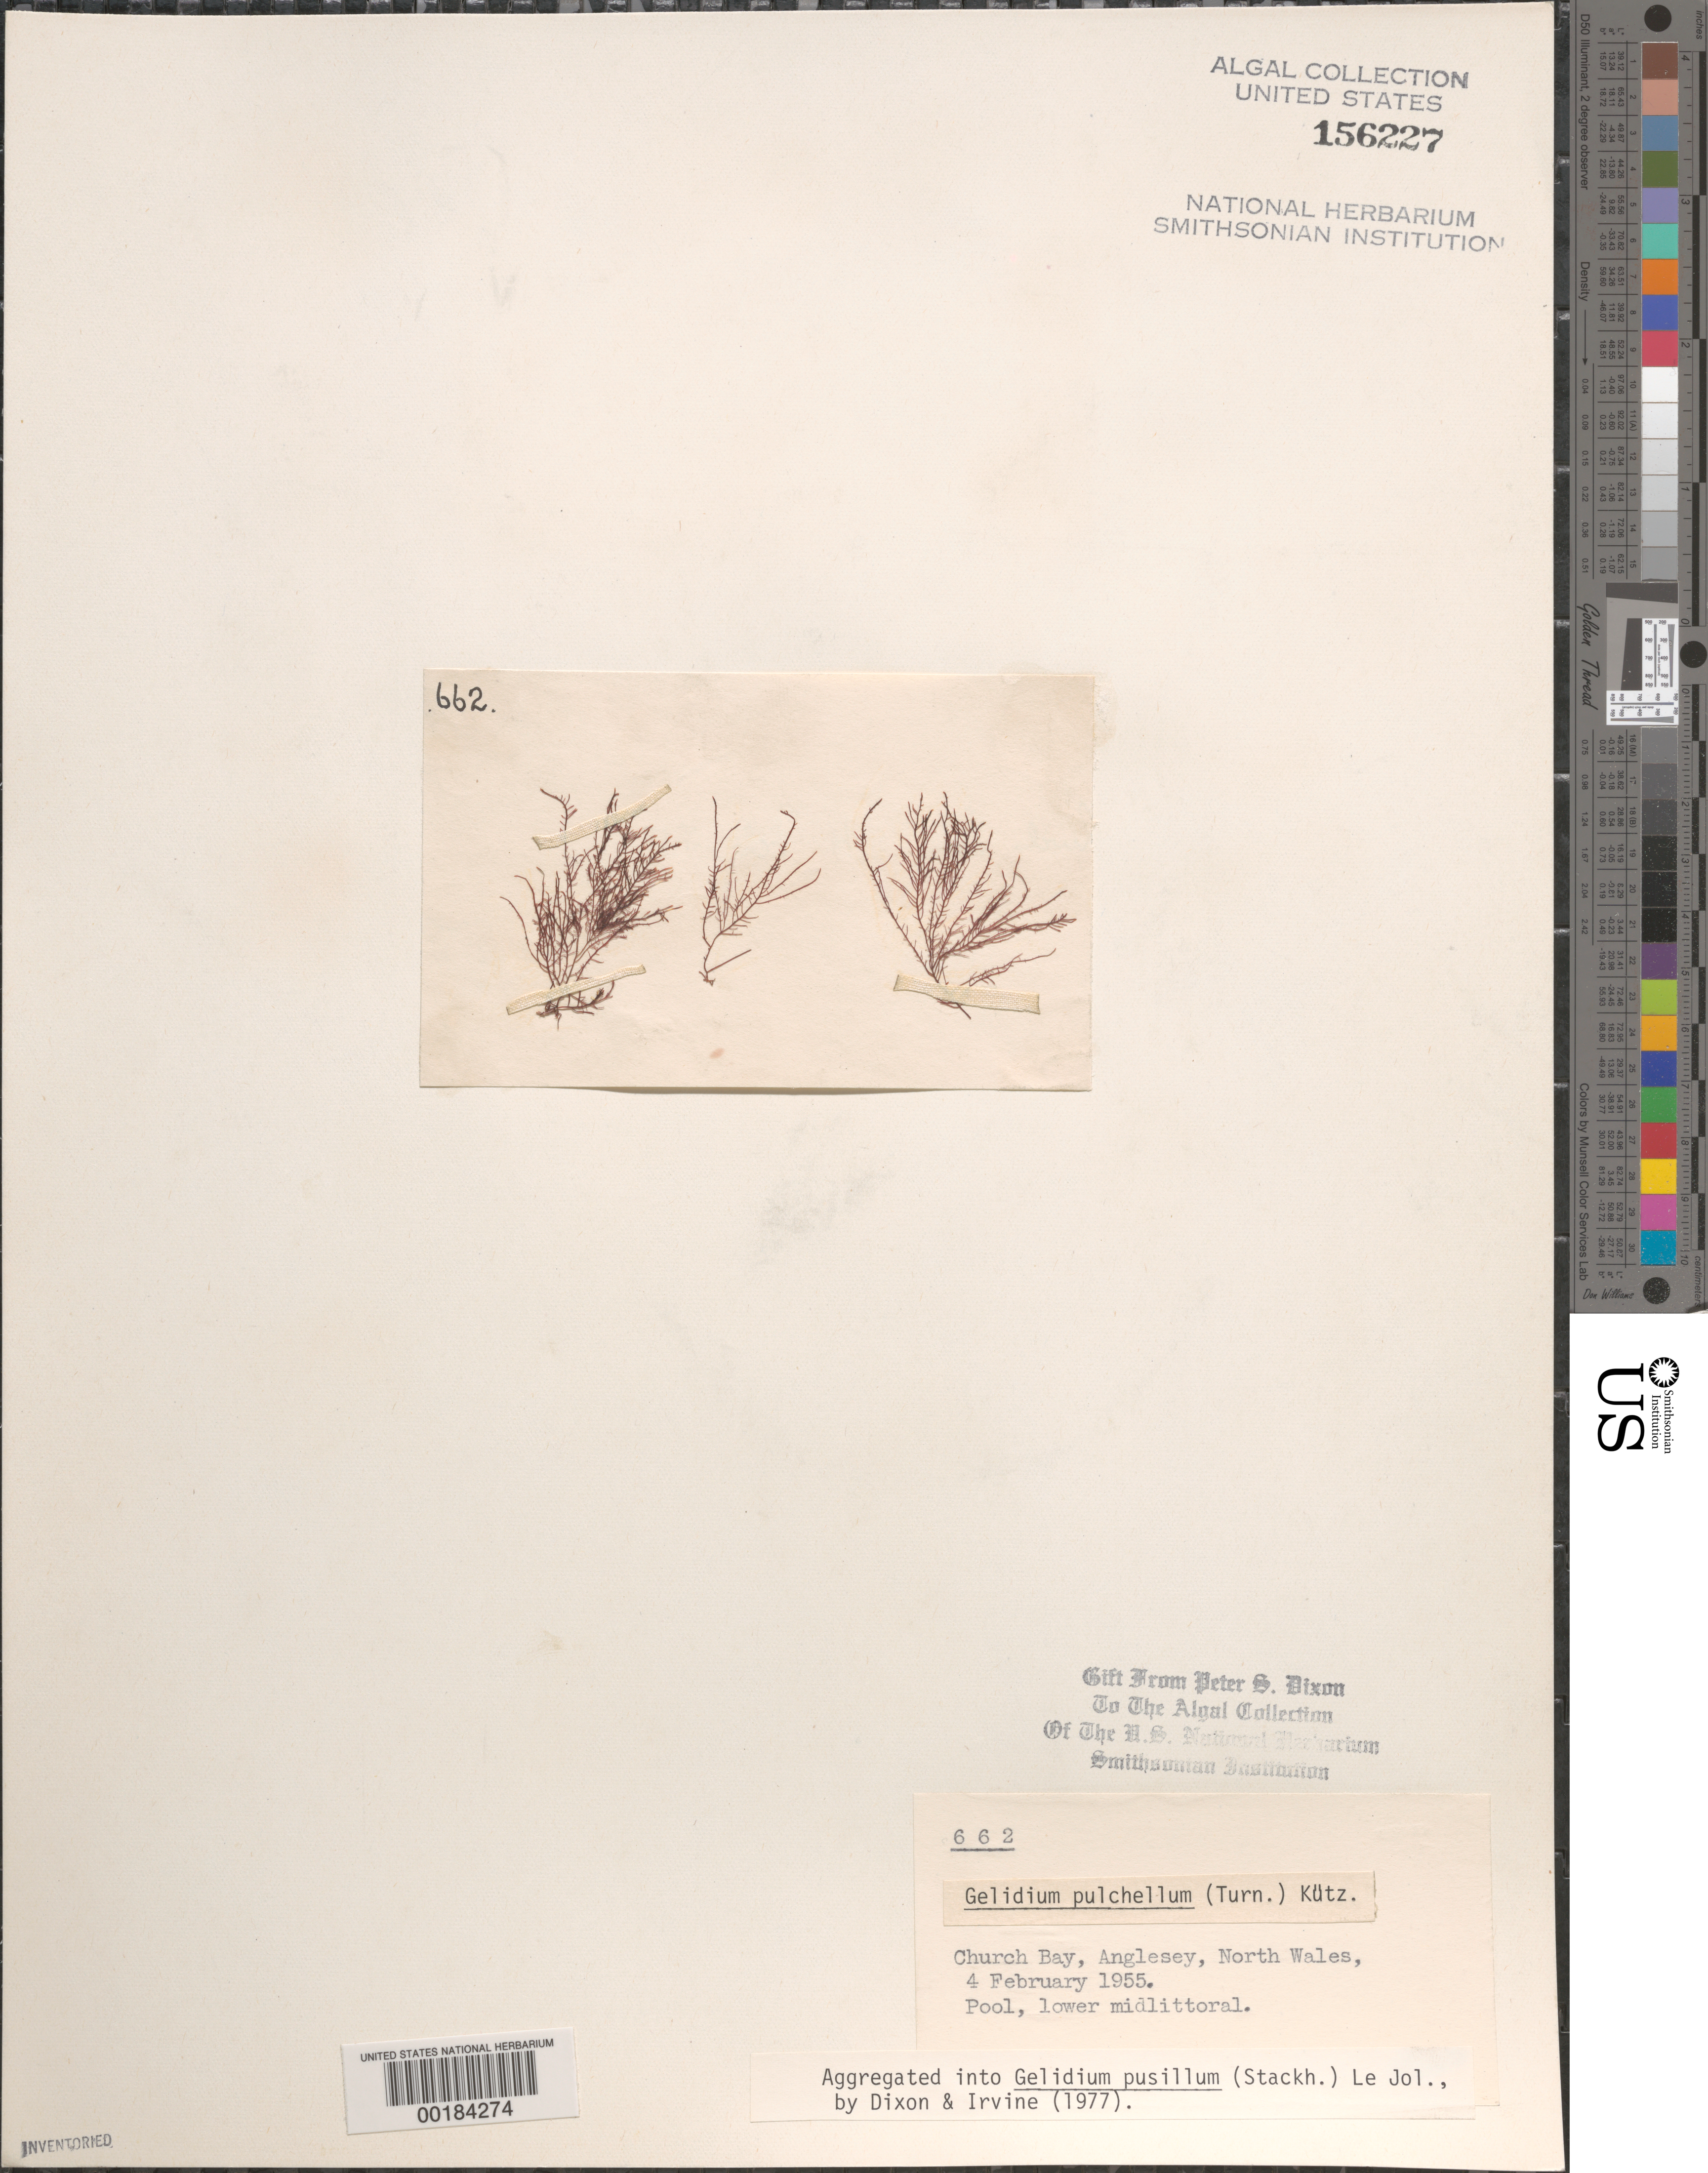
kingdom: Plantae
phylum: Rhodophyta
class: Florideophyceae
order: Gelidiales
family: Gelidiaceae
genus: Gelidium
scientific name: Gelidium pusillum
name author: (Stackh.) Le Jol.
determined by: Dixon, P. S.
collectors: P. S. Dixon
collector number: PSD 662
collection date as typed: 04 Feb 1955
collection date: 1955-02-04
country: United Kingdom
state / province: Wales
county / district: Gwynedd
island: Anglesey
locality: Church Bay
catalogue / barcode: US 156227